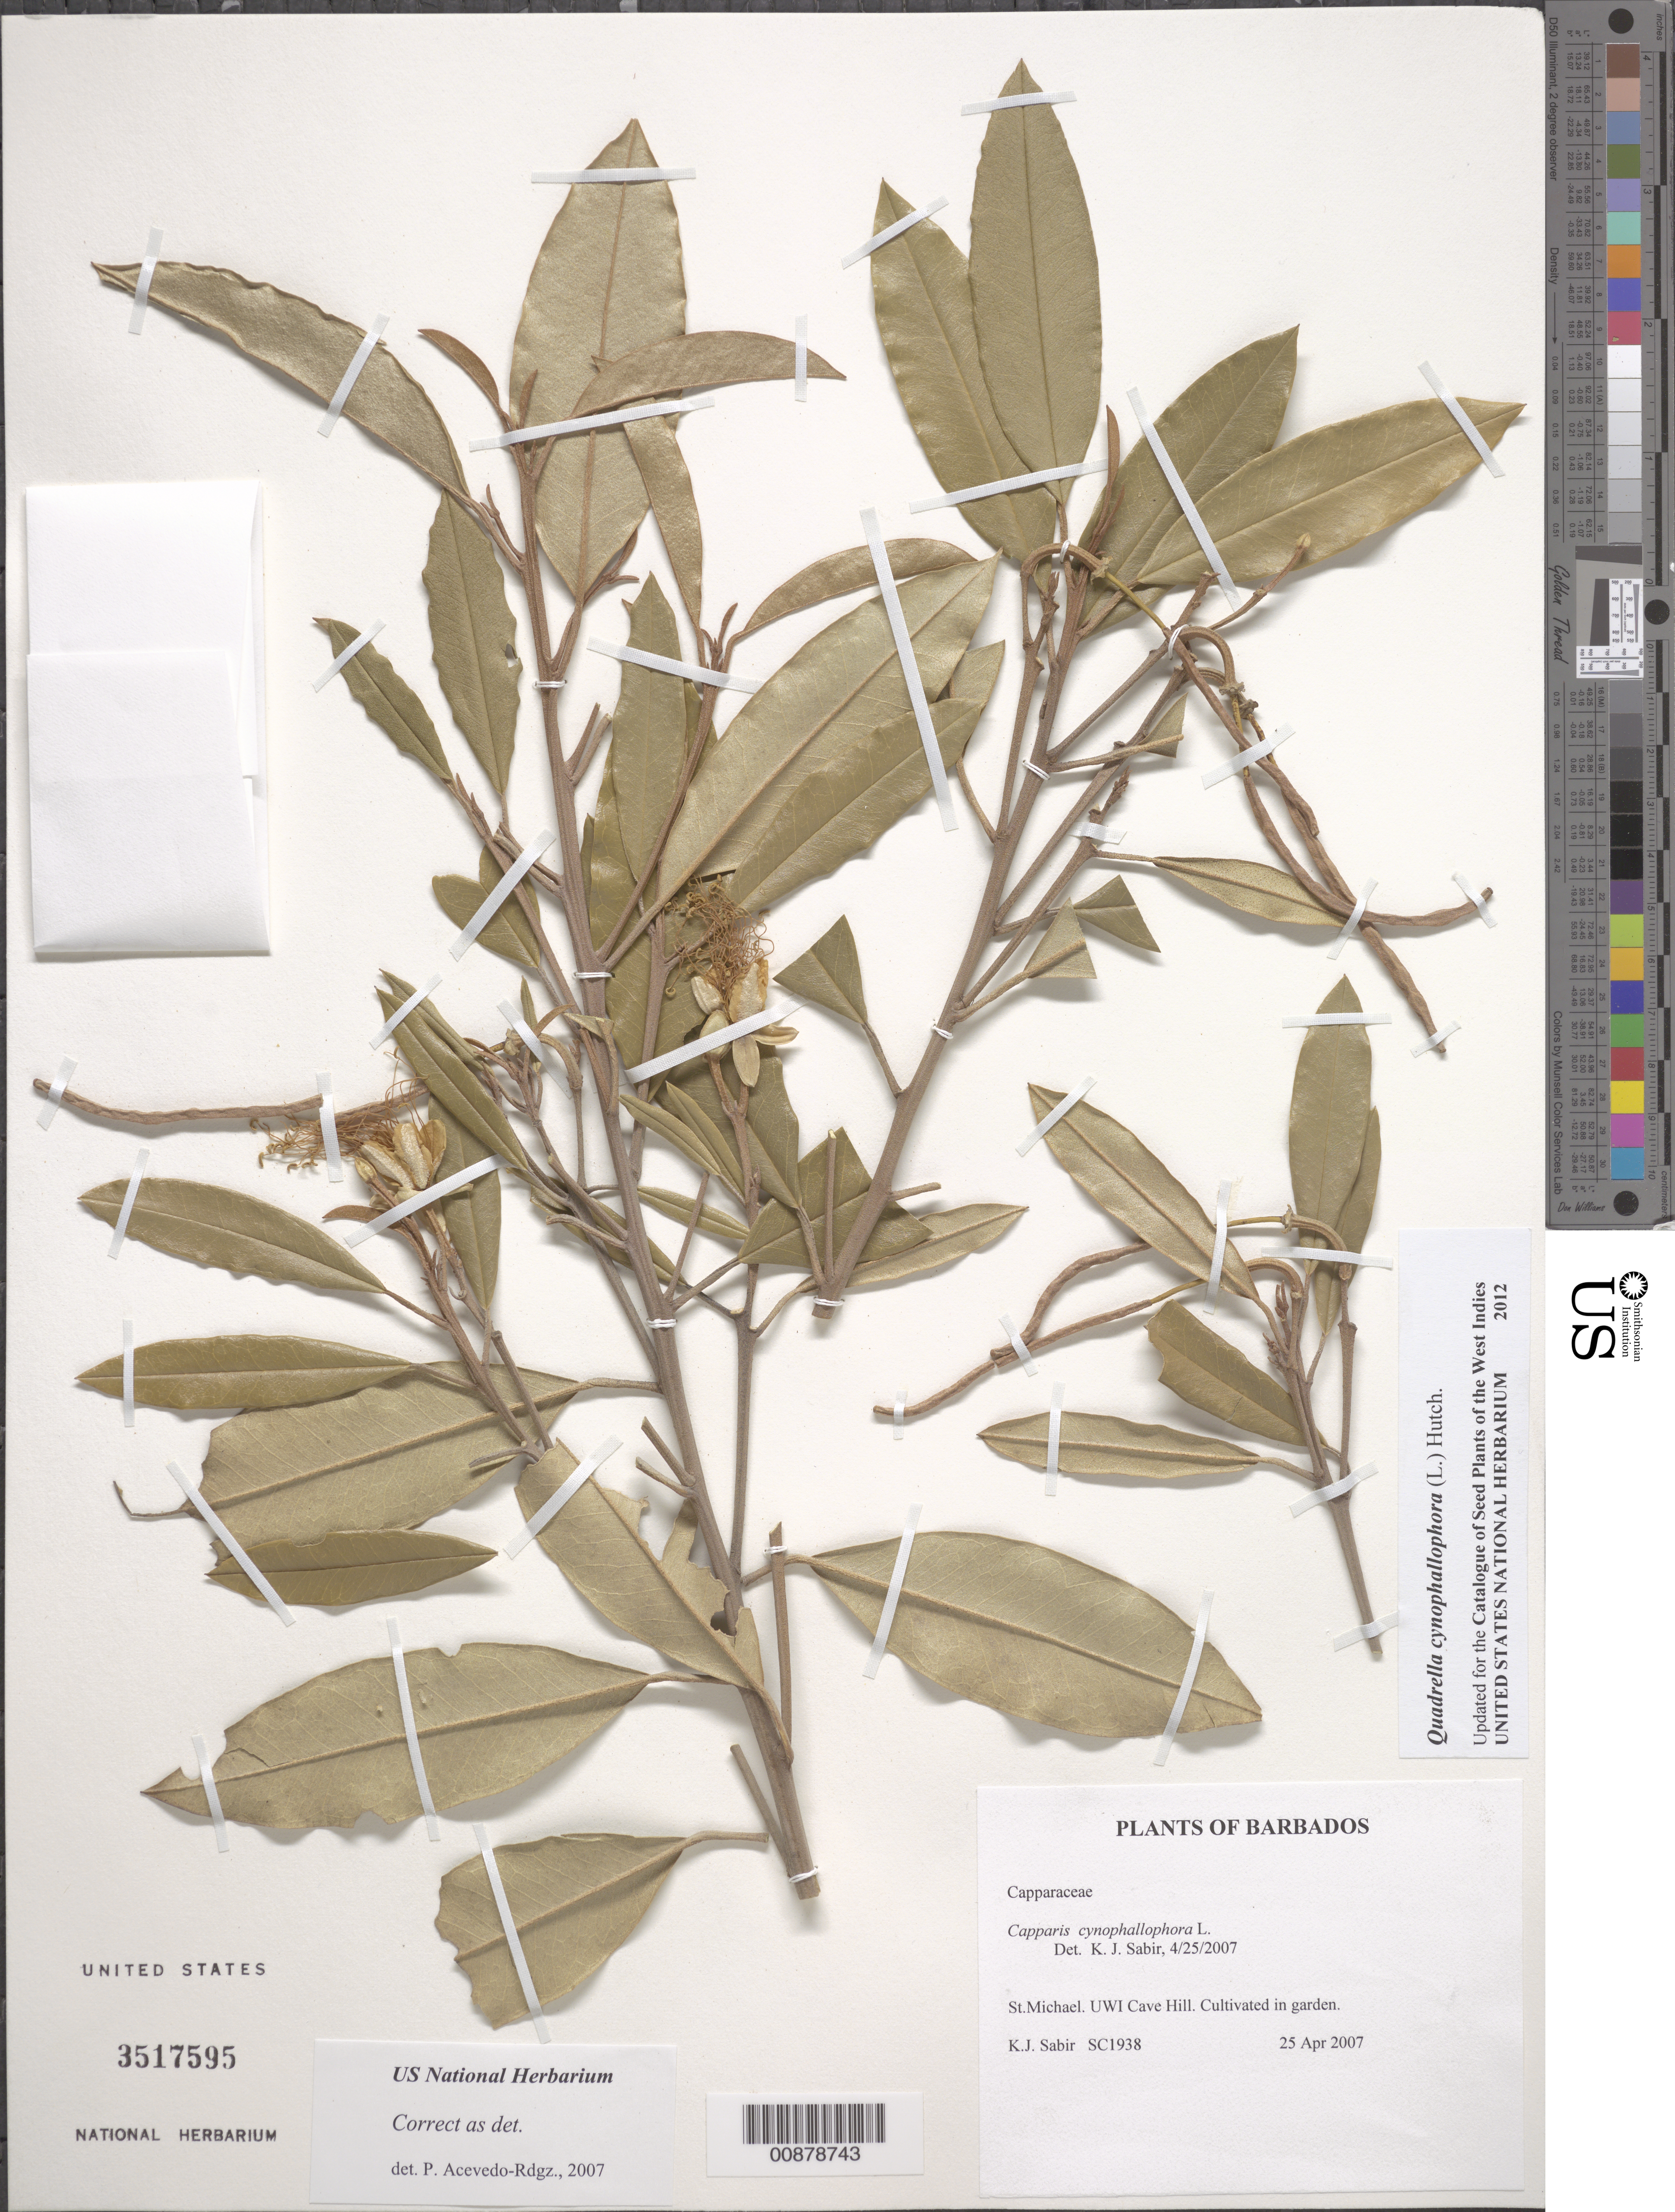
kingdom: Plantae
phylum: Tracheophyta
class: Magnoliopsida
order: Brassicales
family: Capparaceae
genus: Quadrella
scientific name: Quadrella cynophallophora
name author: (L.) Hutch.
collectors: K. Sabir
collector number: SC 1938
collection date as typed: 25 Apr 2007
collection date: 2007-04-25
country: Barbados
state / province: Saint Michael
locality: UWI Cave Hill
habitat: Cultivated in garden.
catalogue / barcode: US 3517595